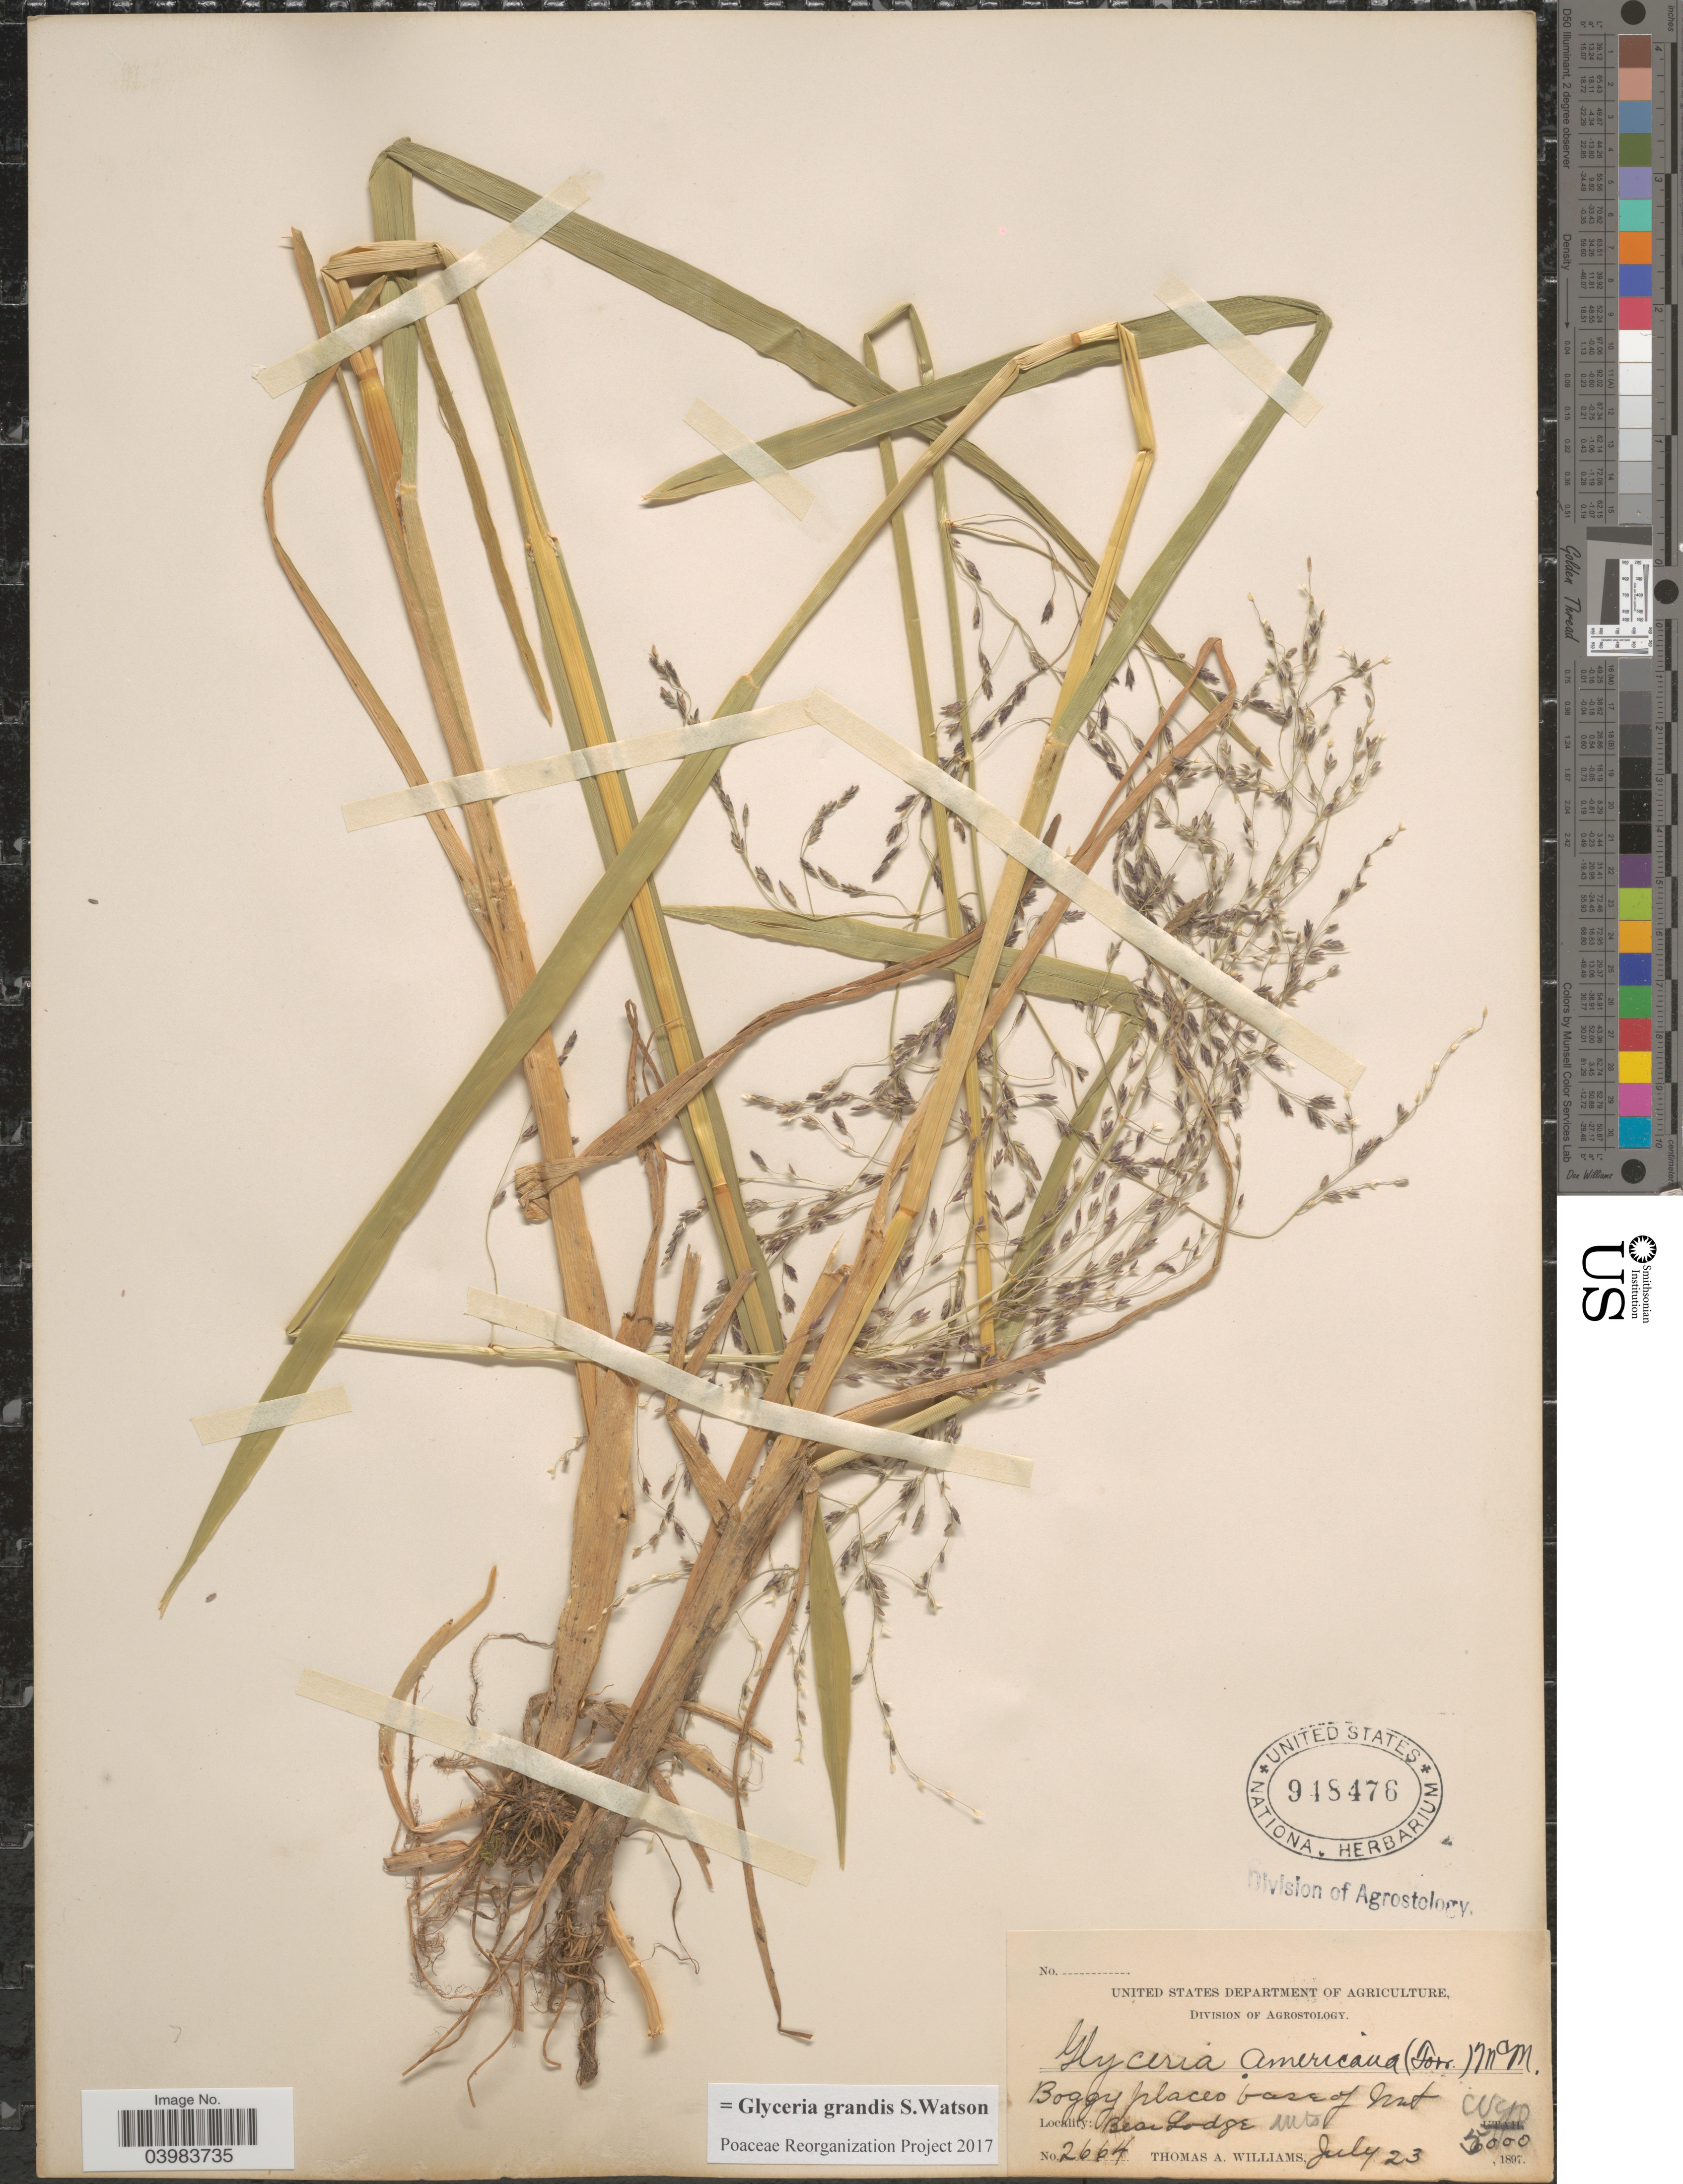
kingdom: Plantae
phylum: Tracheophyta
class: Liliopsida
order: Poales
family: Poaceae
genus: Glyceria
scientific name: Glyceria grandis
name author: S. Watson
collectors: T. A. Williams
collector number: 2664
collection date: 1897-07-23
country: United States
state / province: Wyoming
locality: Boggy places base of Mt. Bear Lodge Mts.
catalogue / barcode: US 948476